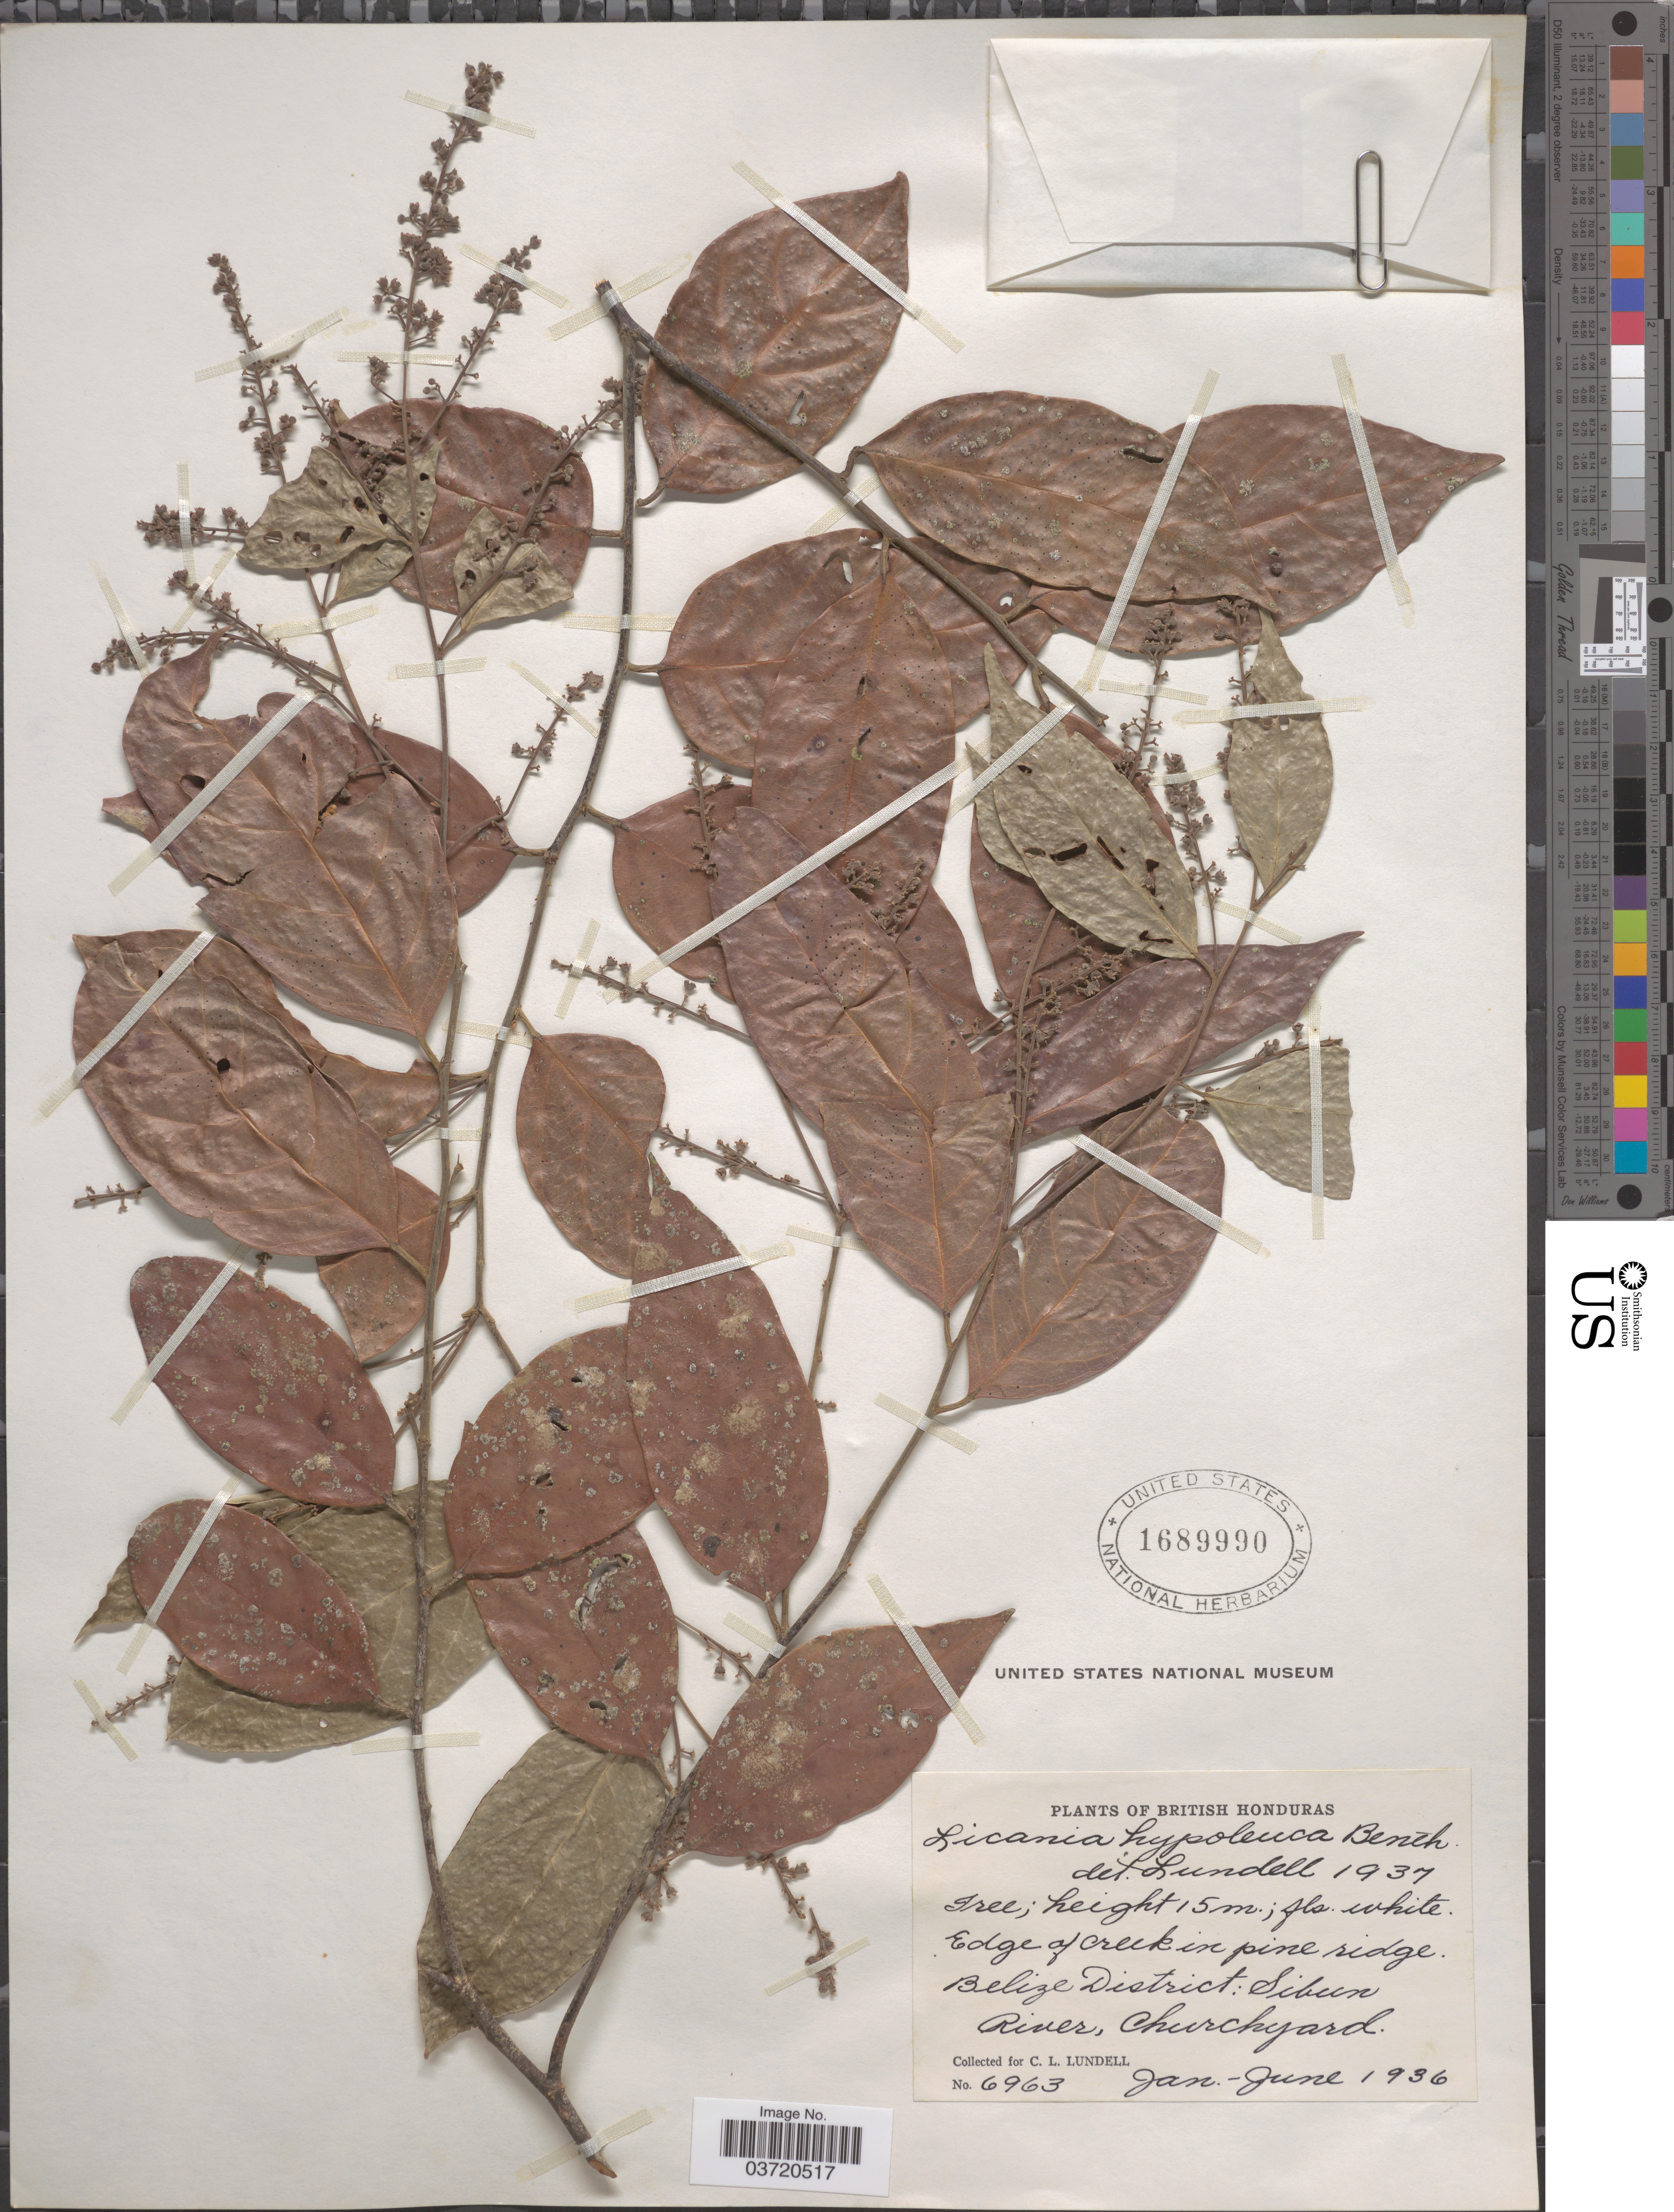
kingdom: Plantae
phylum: Tracheophyta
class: Magnoliopsida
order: Malpighiales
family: Chrysobalanaceae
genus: Licania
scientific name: Licania hypoleuca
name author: Benth.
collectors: C. L. Lundell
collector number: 6963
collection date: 1936-01/1936-06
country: Belize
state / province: Belize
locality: British Honduras. Edge of creek in pine ridge. Belize District. Sibun River, Churchyard.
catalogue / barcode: US 1689990